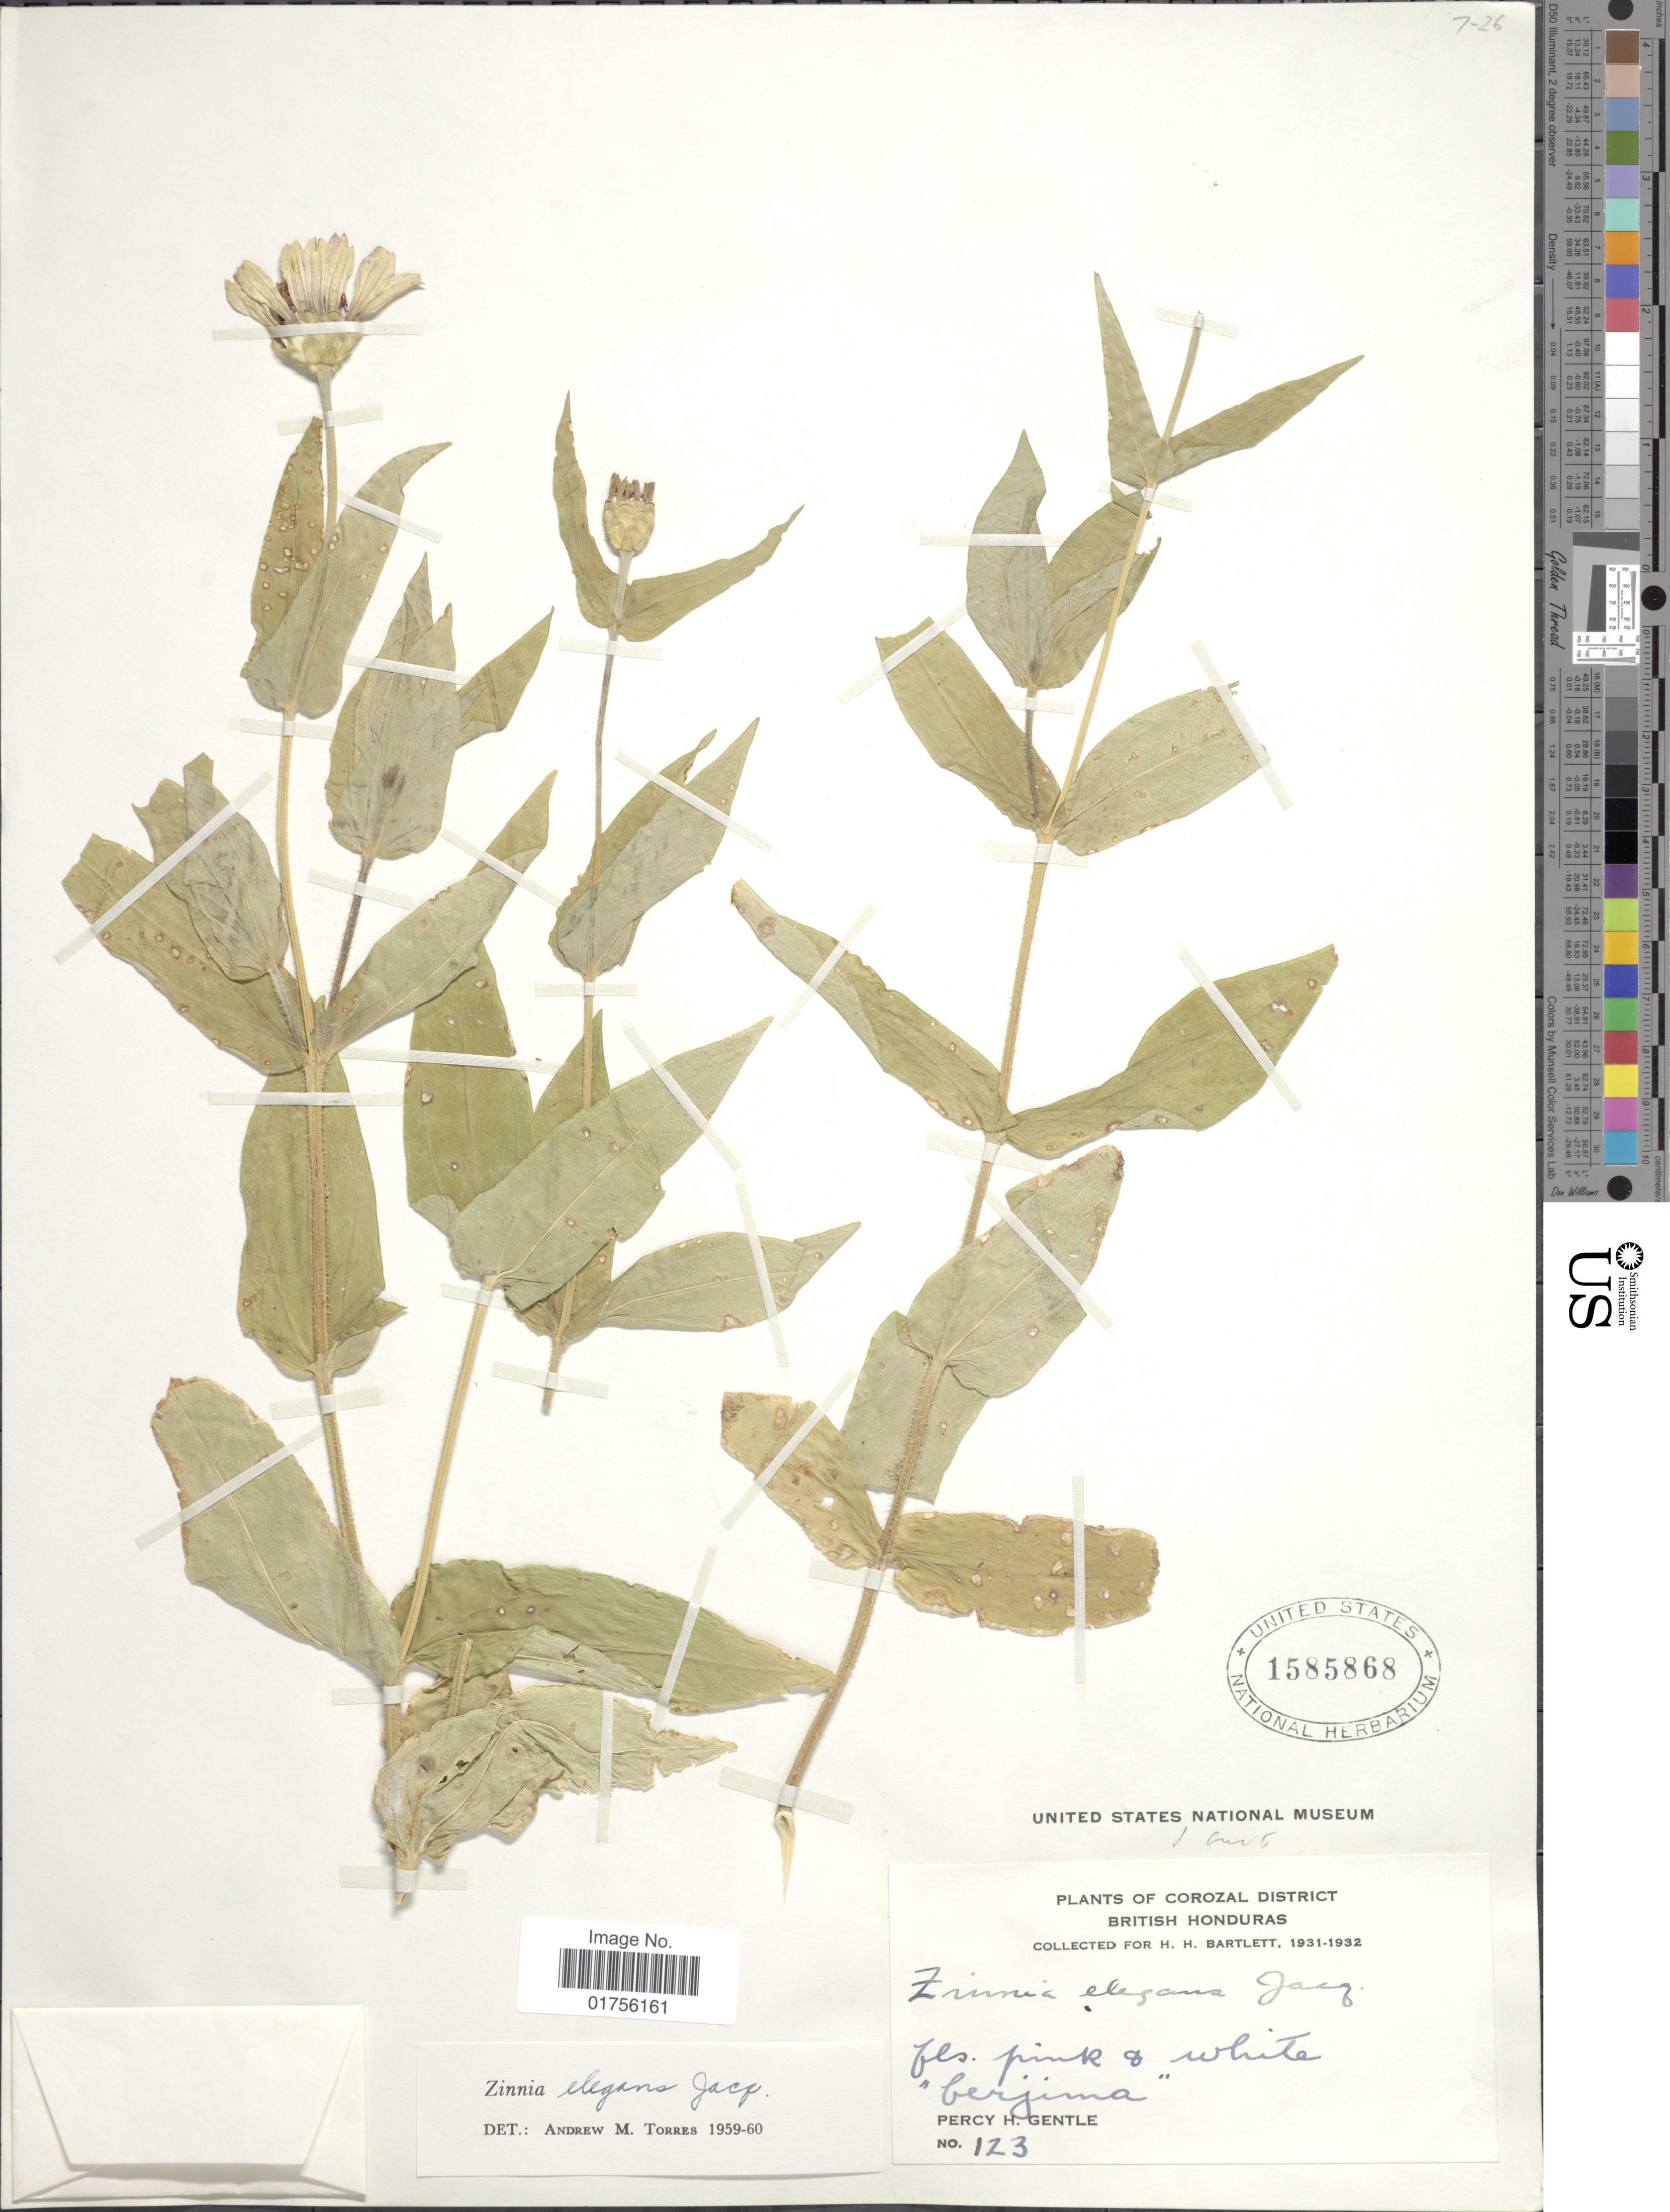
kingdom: Plantae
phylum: Tracheophyta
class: Magnoliopsida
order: Asterales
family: Asteraceae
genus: Zinnia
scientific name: Zinnia elegans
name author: Jacq.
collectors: H. H. Bartlett & P. H. Gentle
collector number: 123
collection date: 1931/1932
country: Belize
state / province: Corozal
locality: Corozal District, British Honduras, Berjima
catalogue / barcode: US 1585868